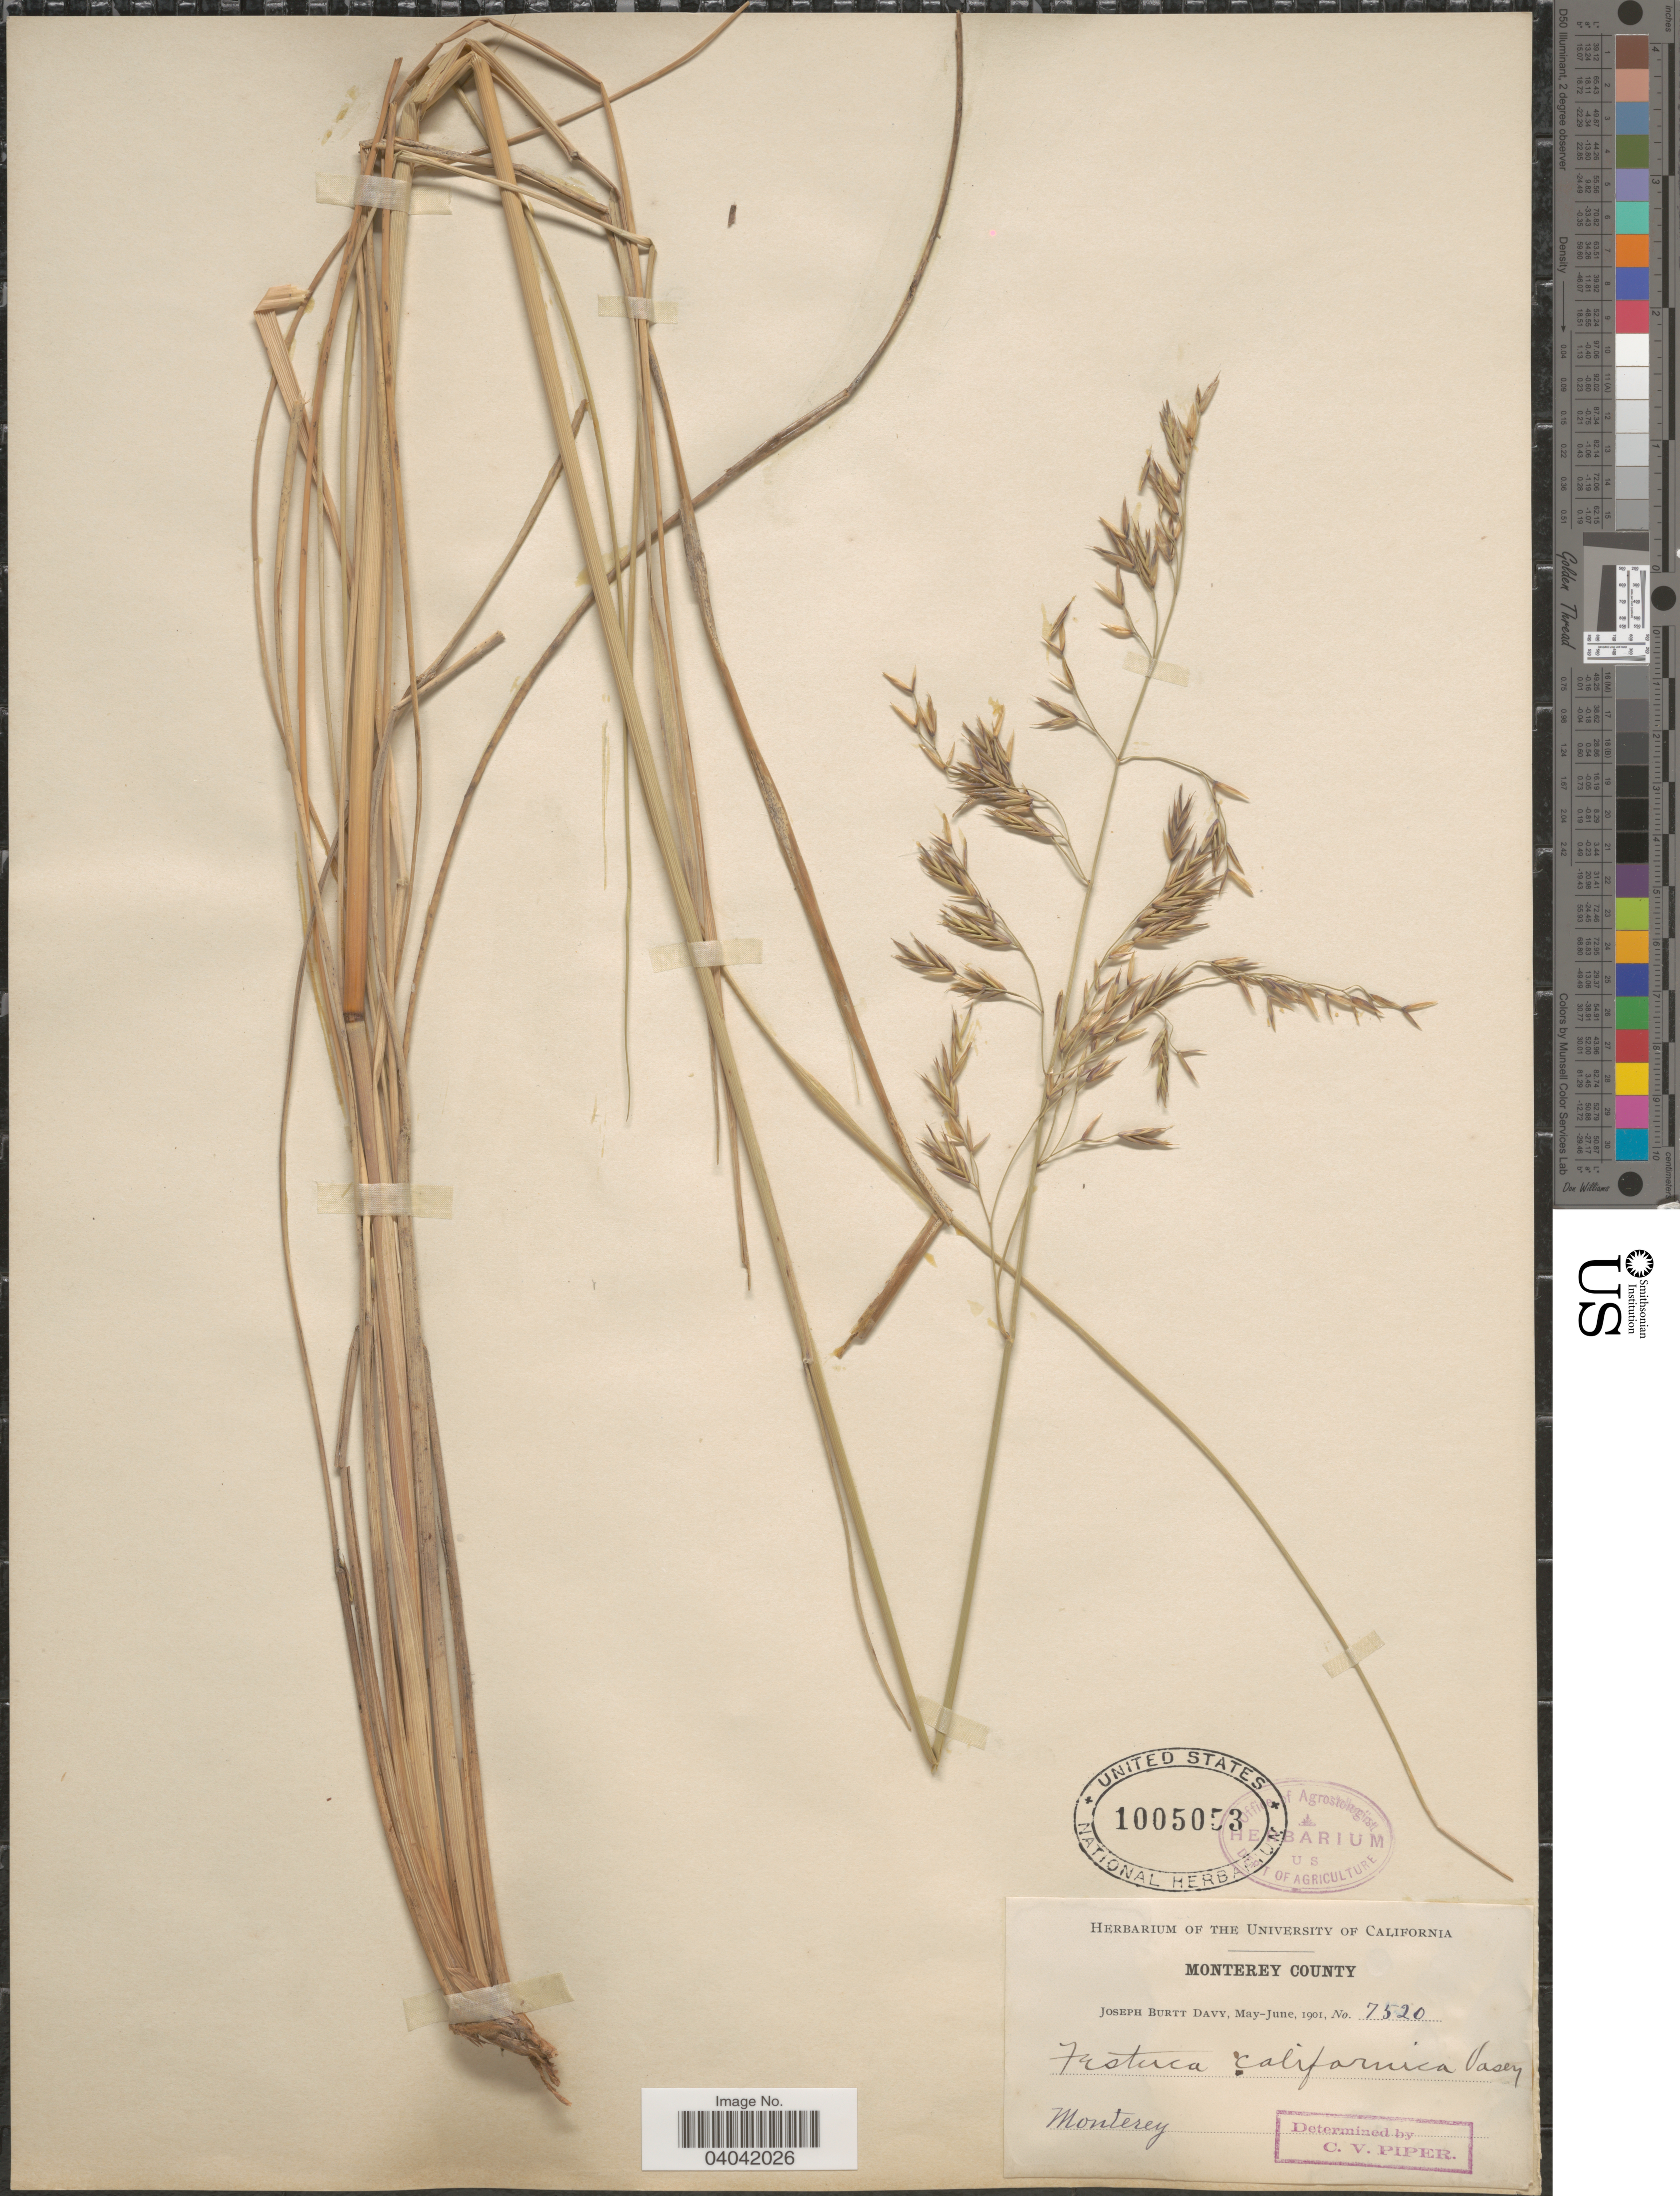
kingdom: Plantae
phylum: Tracheophyta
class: Liliopsida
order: Poales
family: Poaceae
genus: Festuca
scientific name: Festuca californica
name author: Vasey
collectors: J. Burtt Davy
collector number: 7520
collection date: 1901-05/1901-06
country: United States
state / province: California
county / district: Monterey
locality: Monterey County. Monterey.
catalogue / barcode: US 1005053